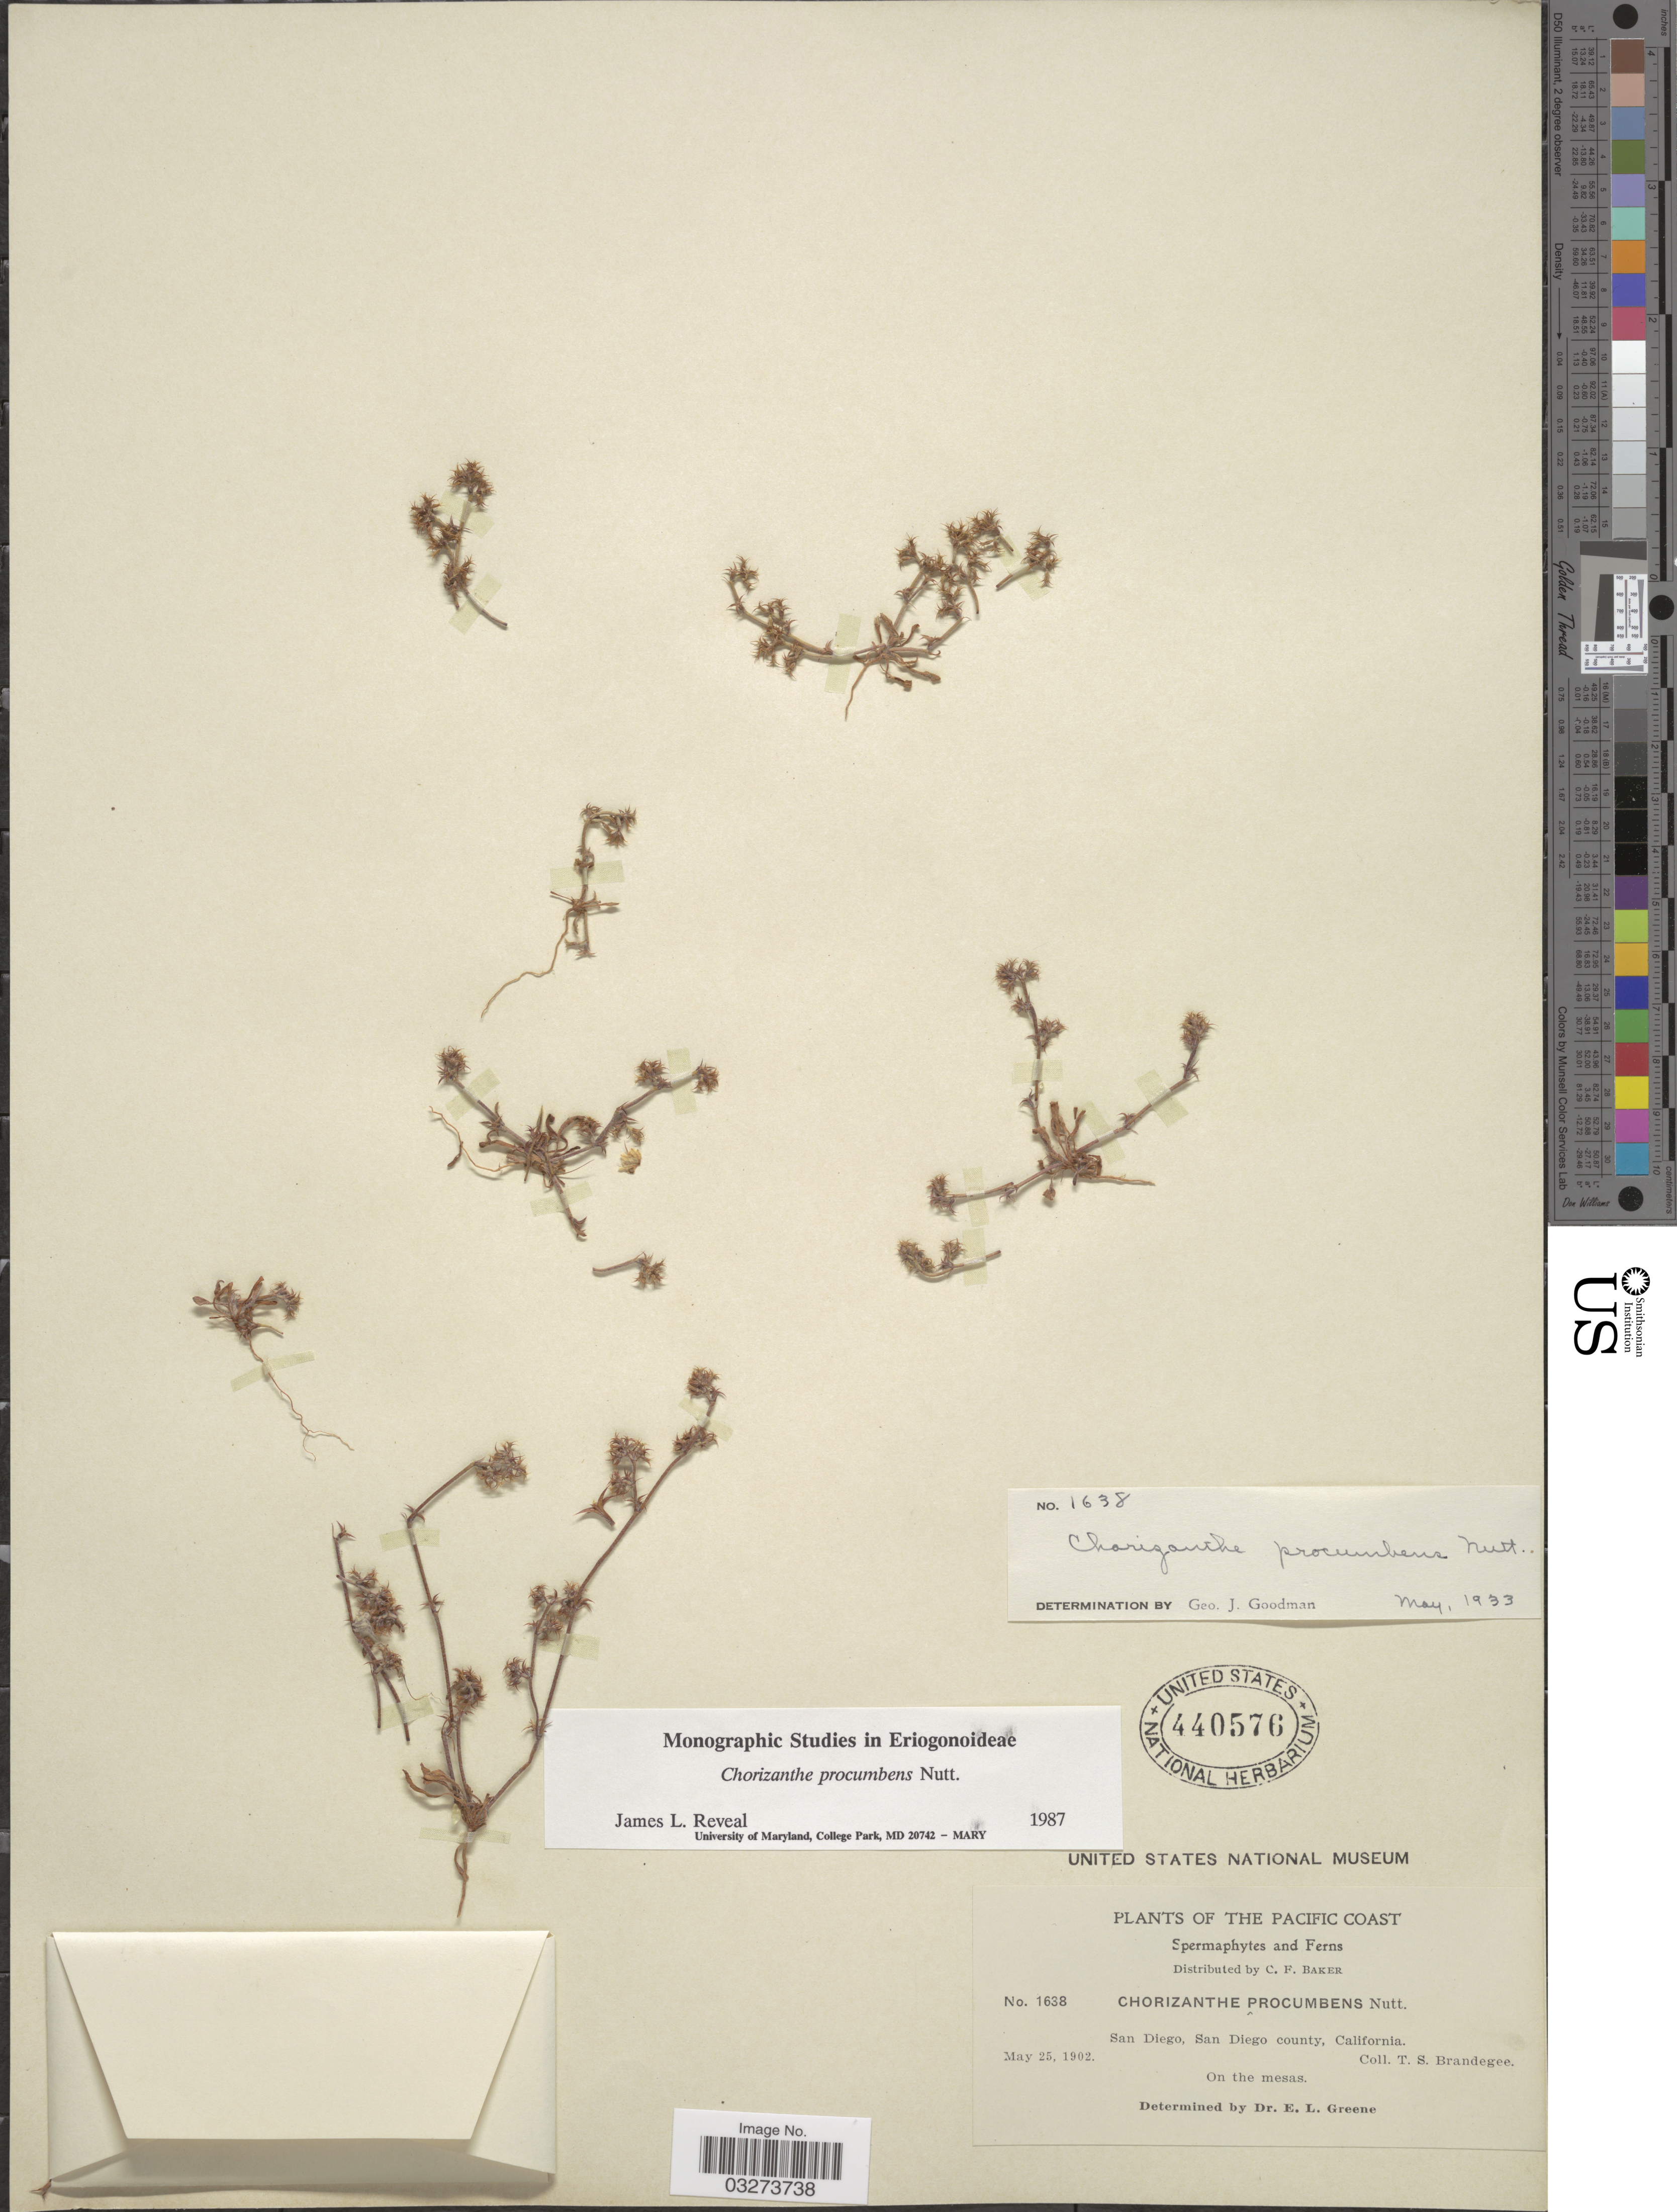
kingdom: Plantae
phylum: Tracheophyta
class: Magnoliopsida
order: Caryophyllales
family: Polygonaceae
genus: Chorizanthe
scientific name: Chorizanthe procumbens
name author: Nutt.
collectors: T. S. Brandegee (herbarium)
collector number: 1638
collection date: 1902-05-25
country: United States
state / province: California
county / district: San Diego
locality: The Pacific Coast, San Diego, San Diego county.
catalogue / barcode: US 440576